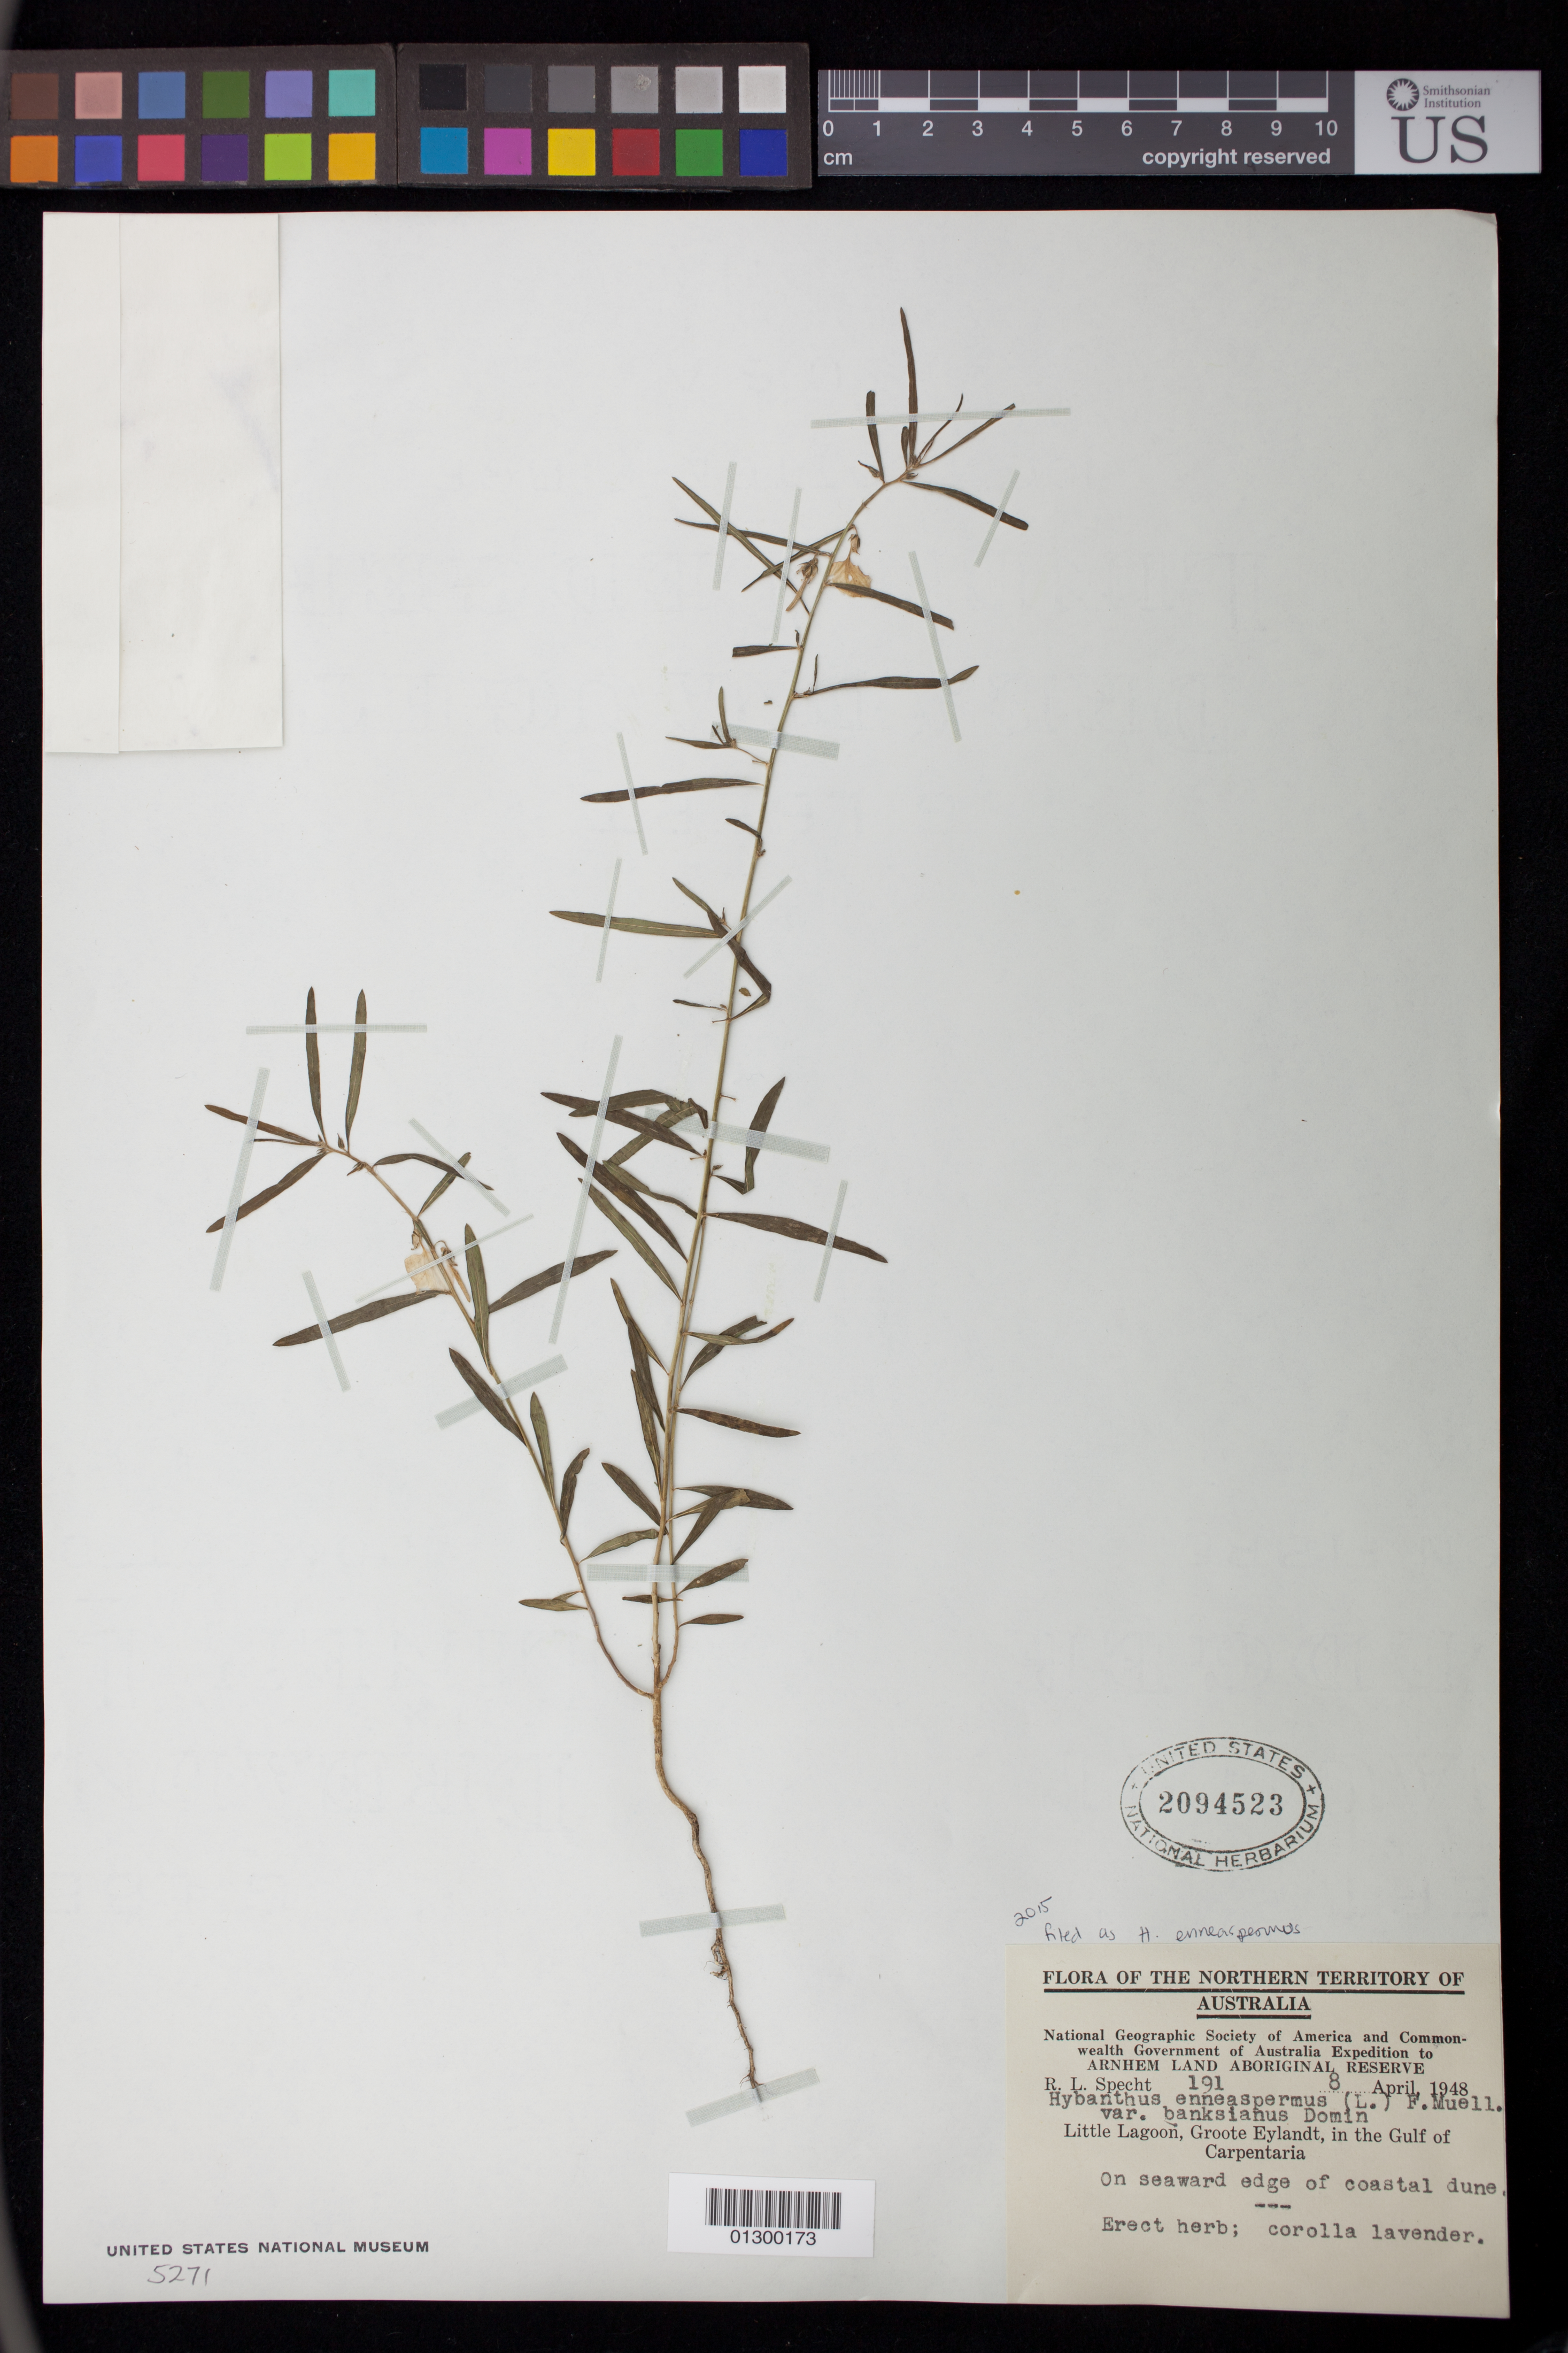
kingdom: Plantae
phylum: Tracheophyta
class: Magnoliopsida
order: Malpighiales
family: Violaceae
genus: Pigea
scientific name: Pigea enneasperma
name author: (L.) P.I. Forst.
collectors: R. L. Specht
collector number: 191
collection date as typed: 08 Apr 1948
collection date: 1948-04-08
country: Australia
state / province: Northern Territory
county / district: East Arnhem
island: Groote Eylandt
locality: Little Lagoon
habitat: On seaward edge of coastal dune.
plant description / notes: Erect herb; corolla lavender.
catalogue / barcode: US 2094523